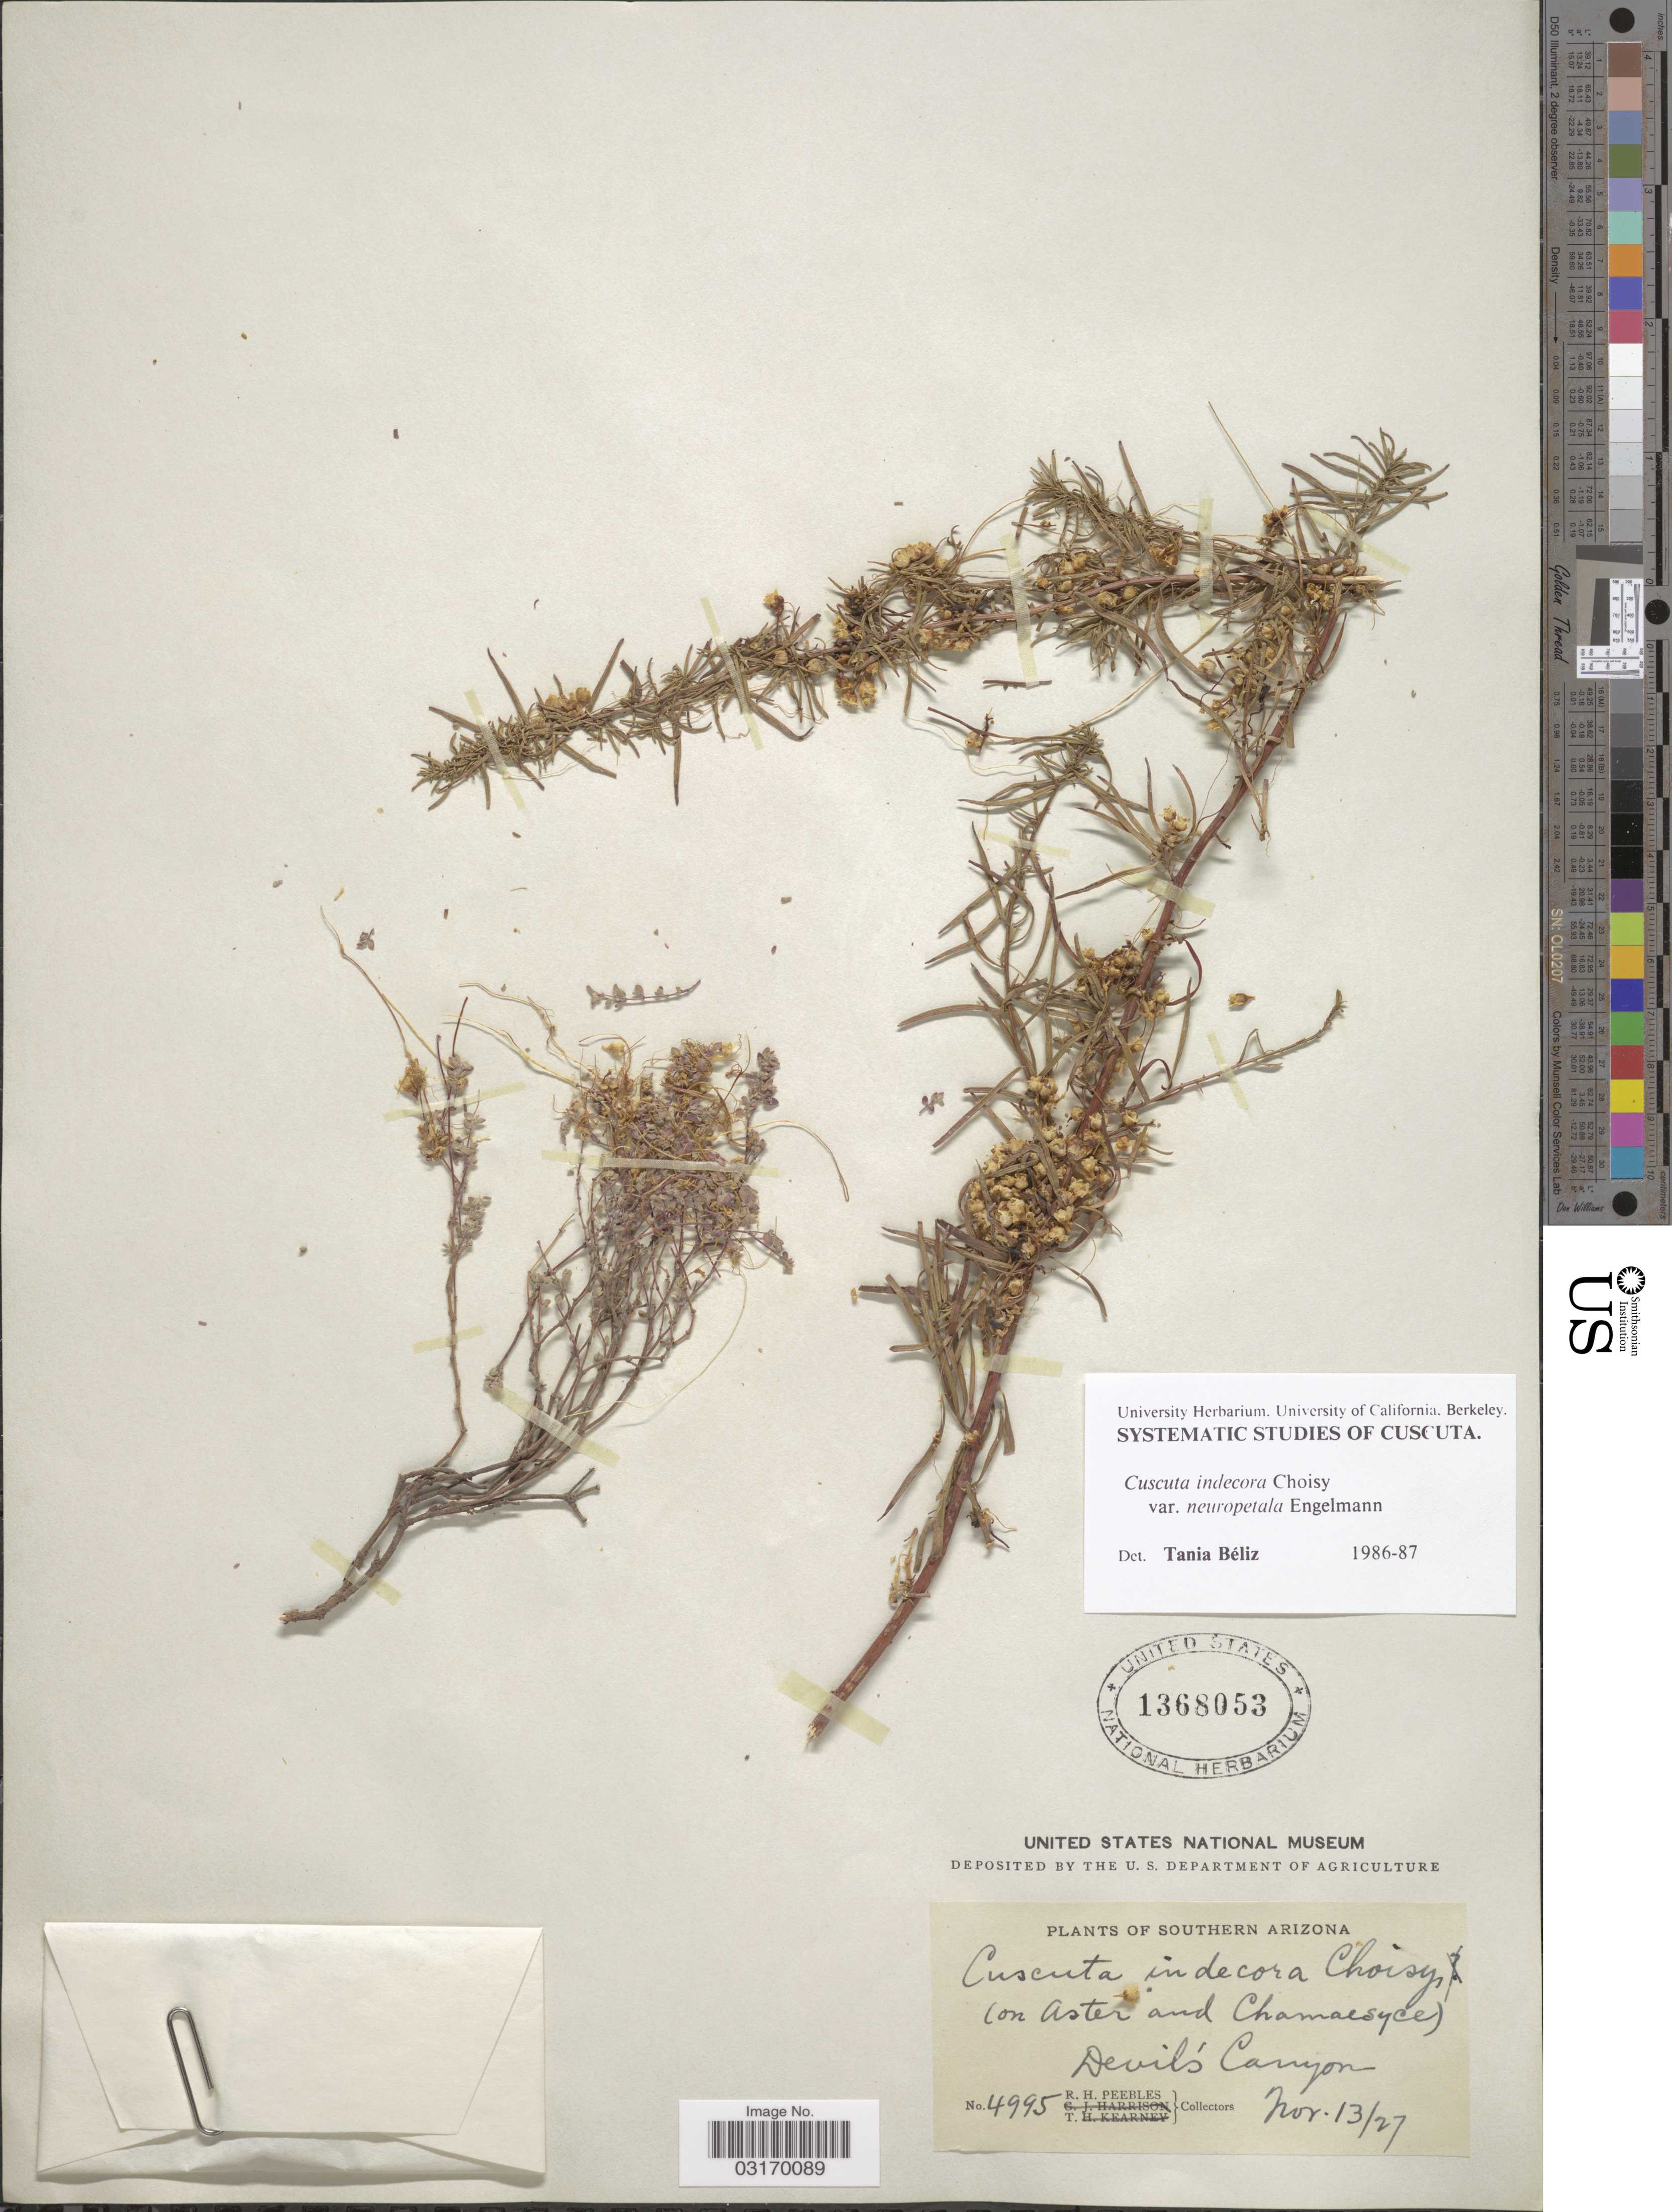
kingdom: Plantae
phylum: Tracheophyta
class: Magnoliopsida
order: Solanales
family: Convolvulaceae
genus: Cuscuta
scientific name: Cuscuta indecora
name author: Choisy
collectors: R. H. Peebles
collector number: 4995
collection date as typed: Transcribed d/m/y: 13/11/27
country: United States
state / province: Arizona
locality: Southern Arizona. Devil's Canyon.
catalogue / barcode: US 1368053